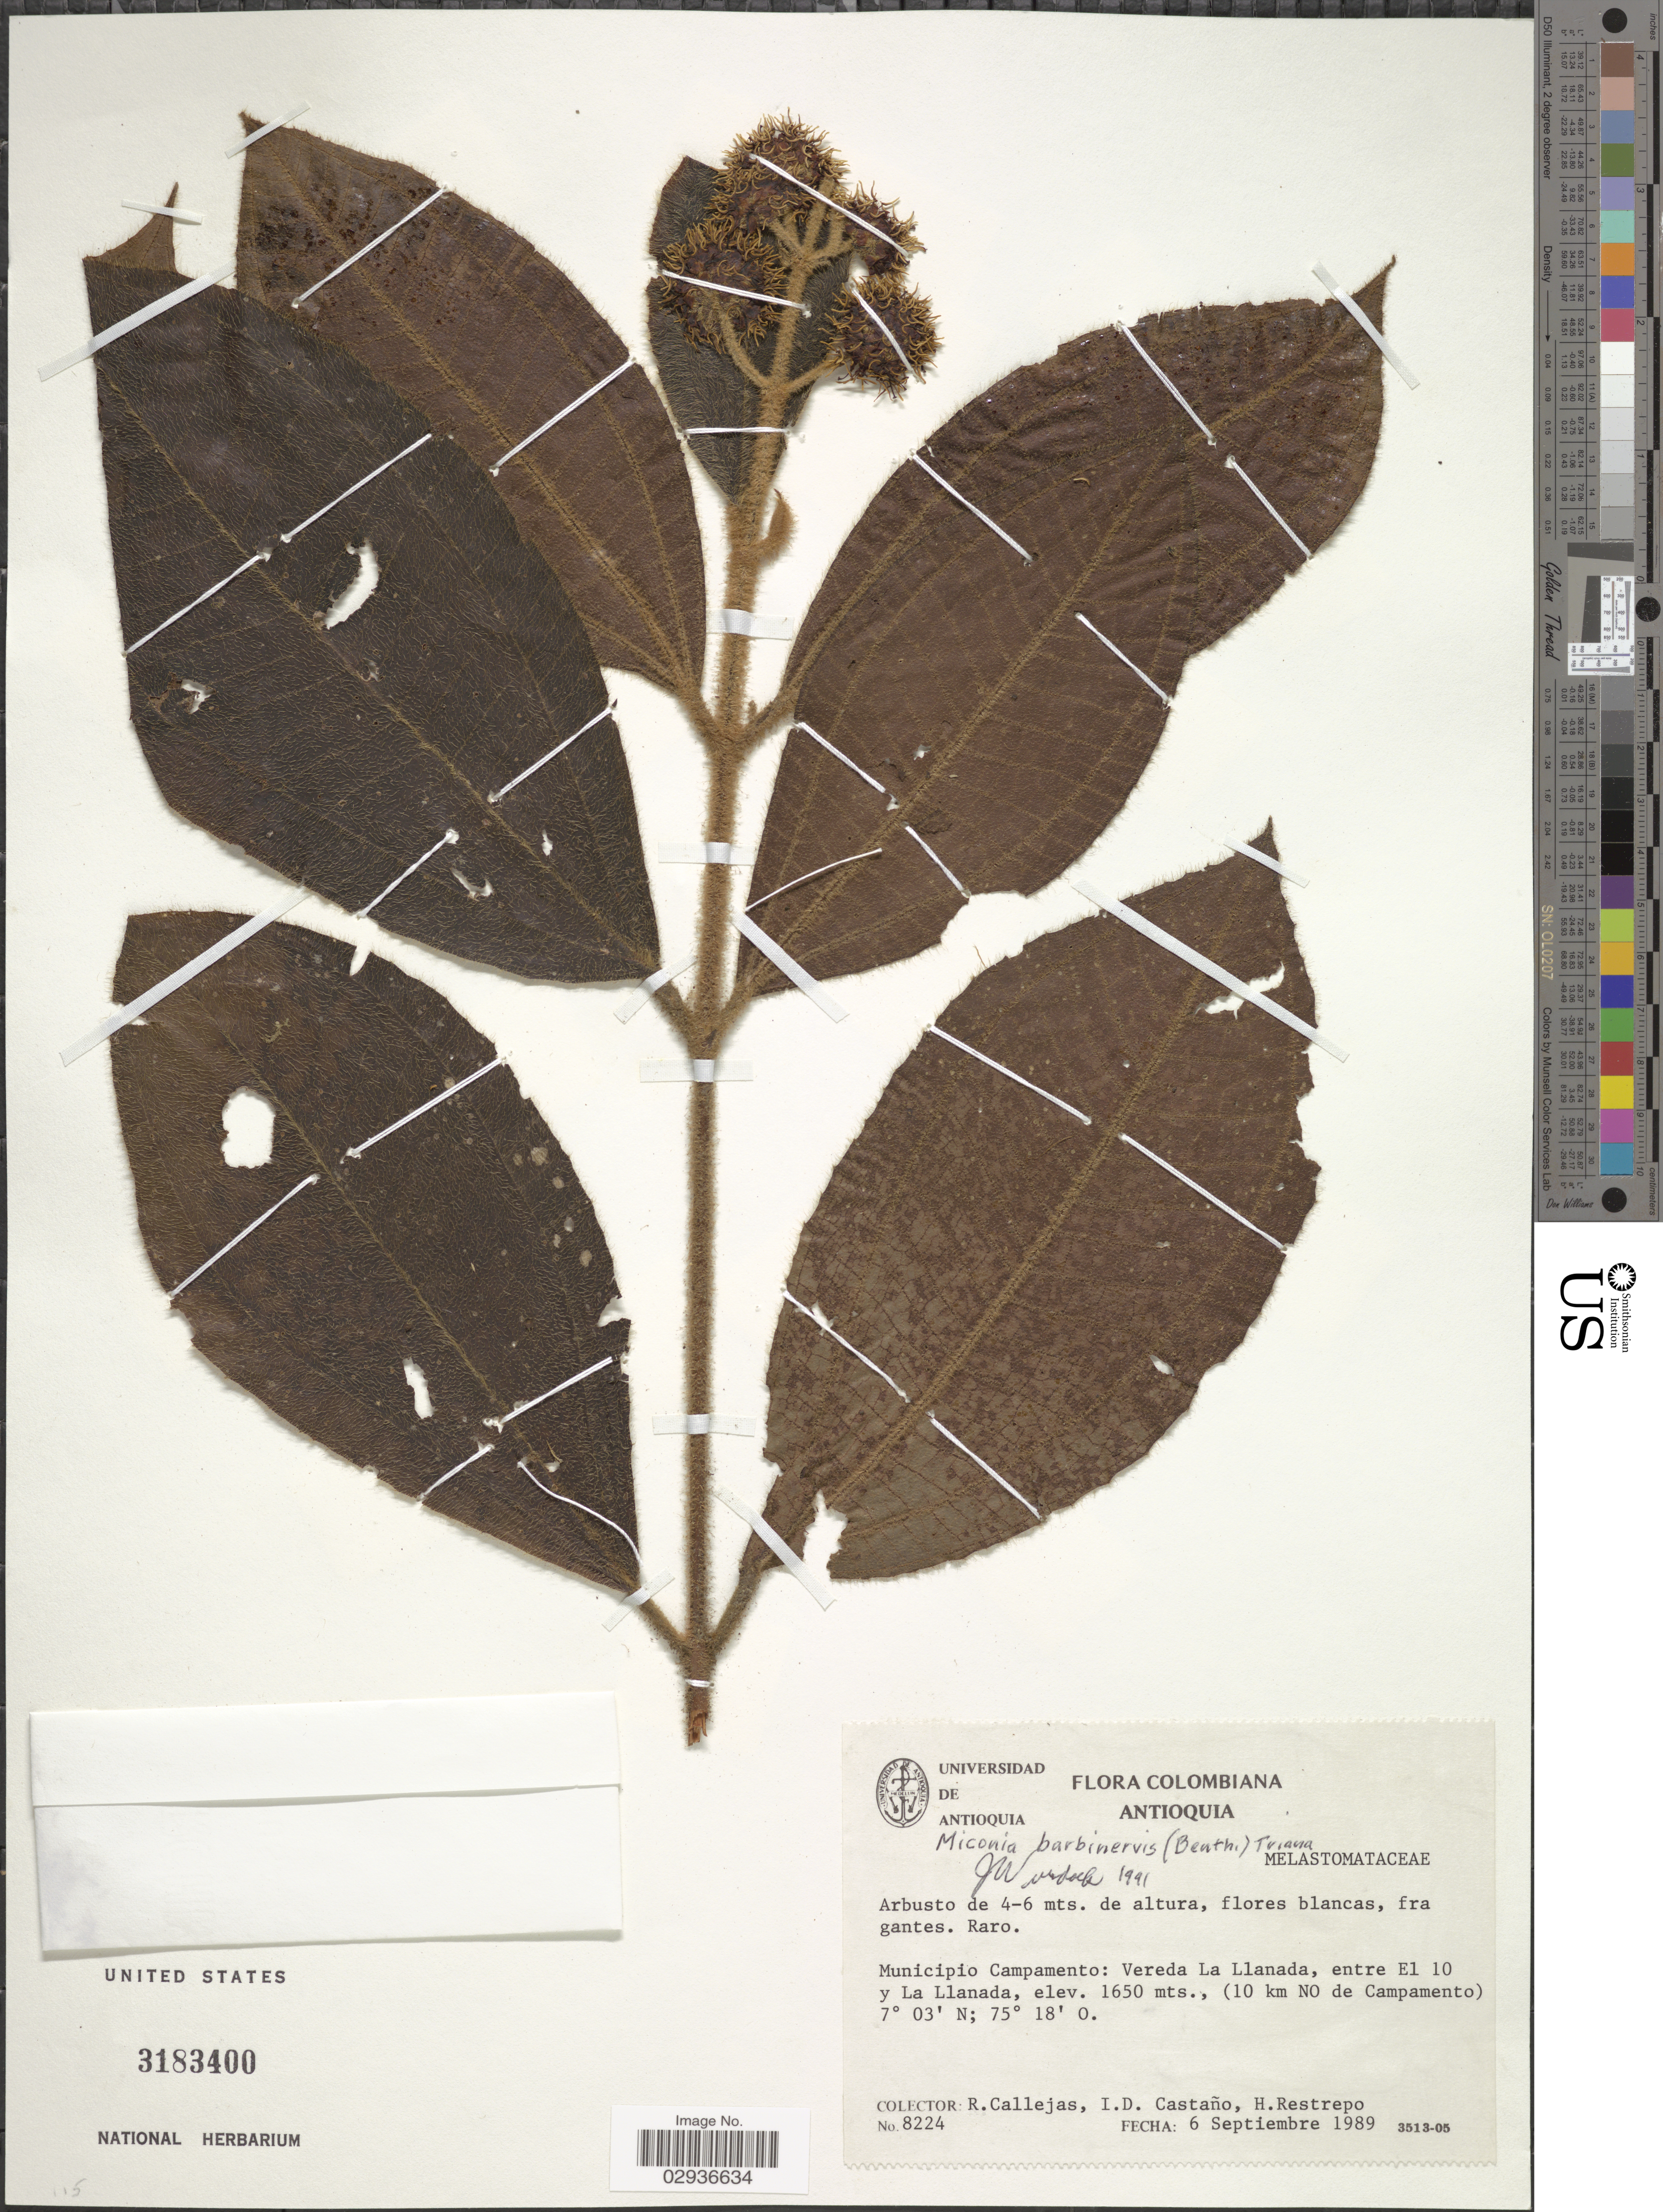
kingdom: Plantae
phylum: Tracheophyta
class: Magnoliopsida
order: Myrtales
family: Melastomataceae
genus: Miconia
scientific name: Miconia barbinervis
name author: (Benth.) Triana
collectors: R. Callejas, I. Castaño & H. Restrepo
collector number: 8224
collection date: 1989-09-06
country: Colombia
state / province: Antioquia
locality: Municipio Campamento: Vereda La Llanada, entre El 10 y La Llanda (10 km NO de Campamento).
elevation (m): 1650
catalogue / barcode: US 3183400